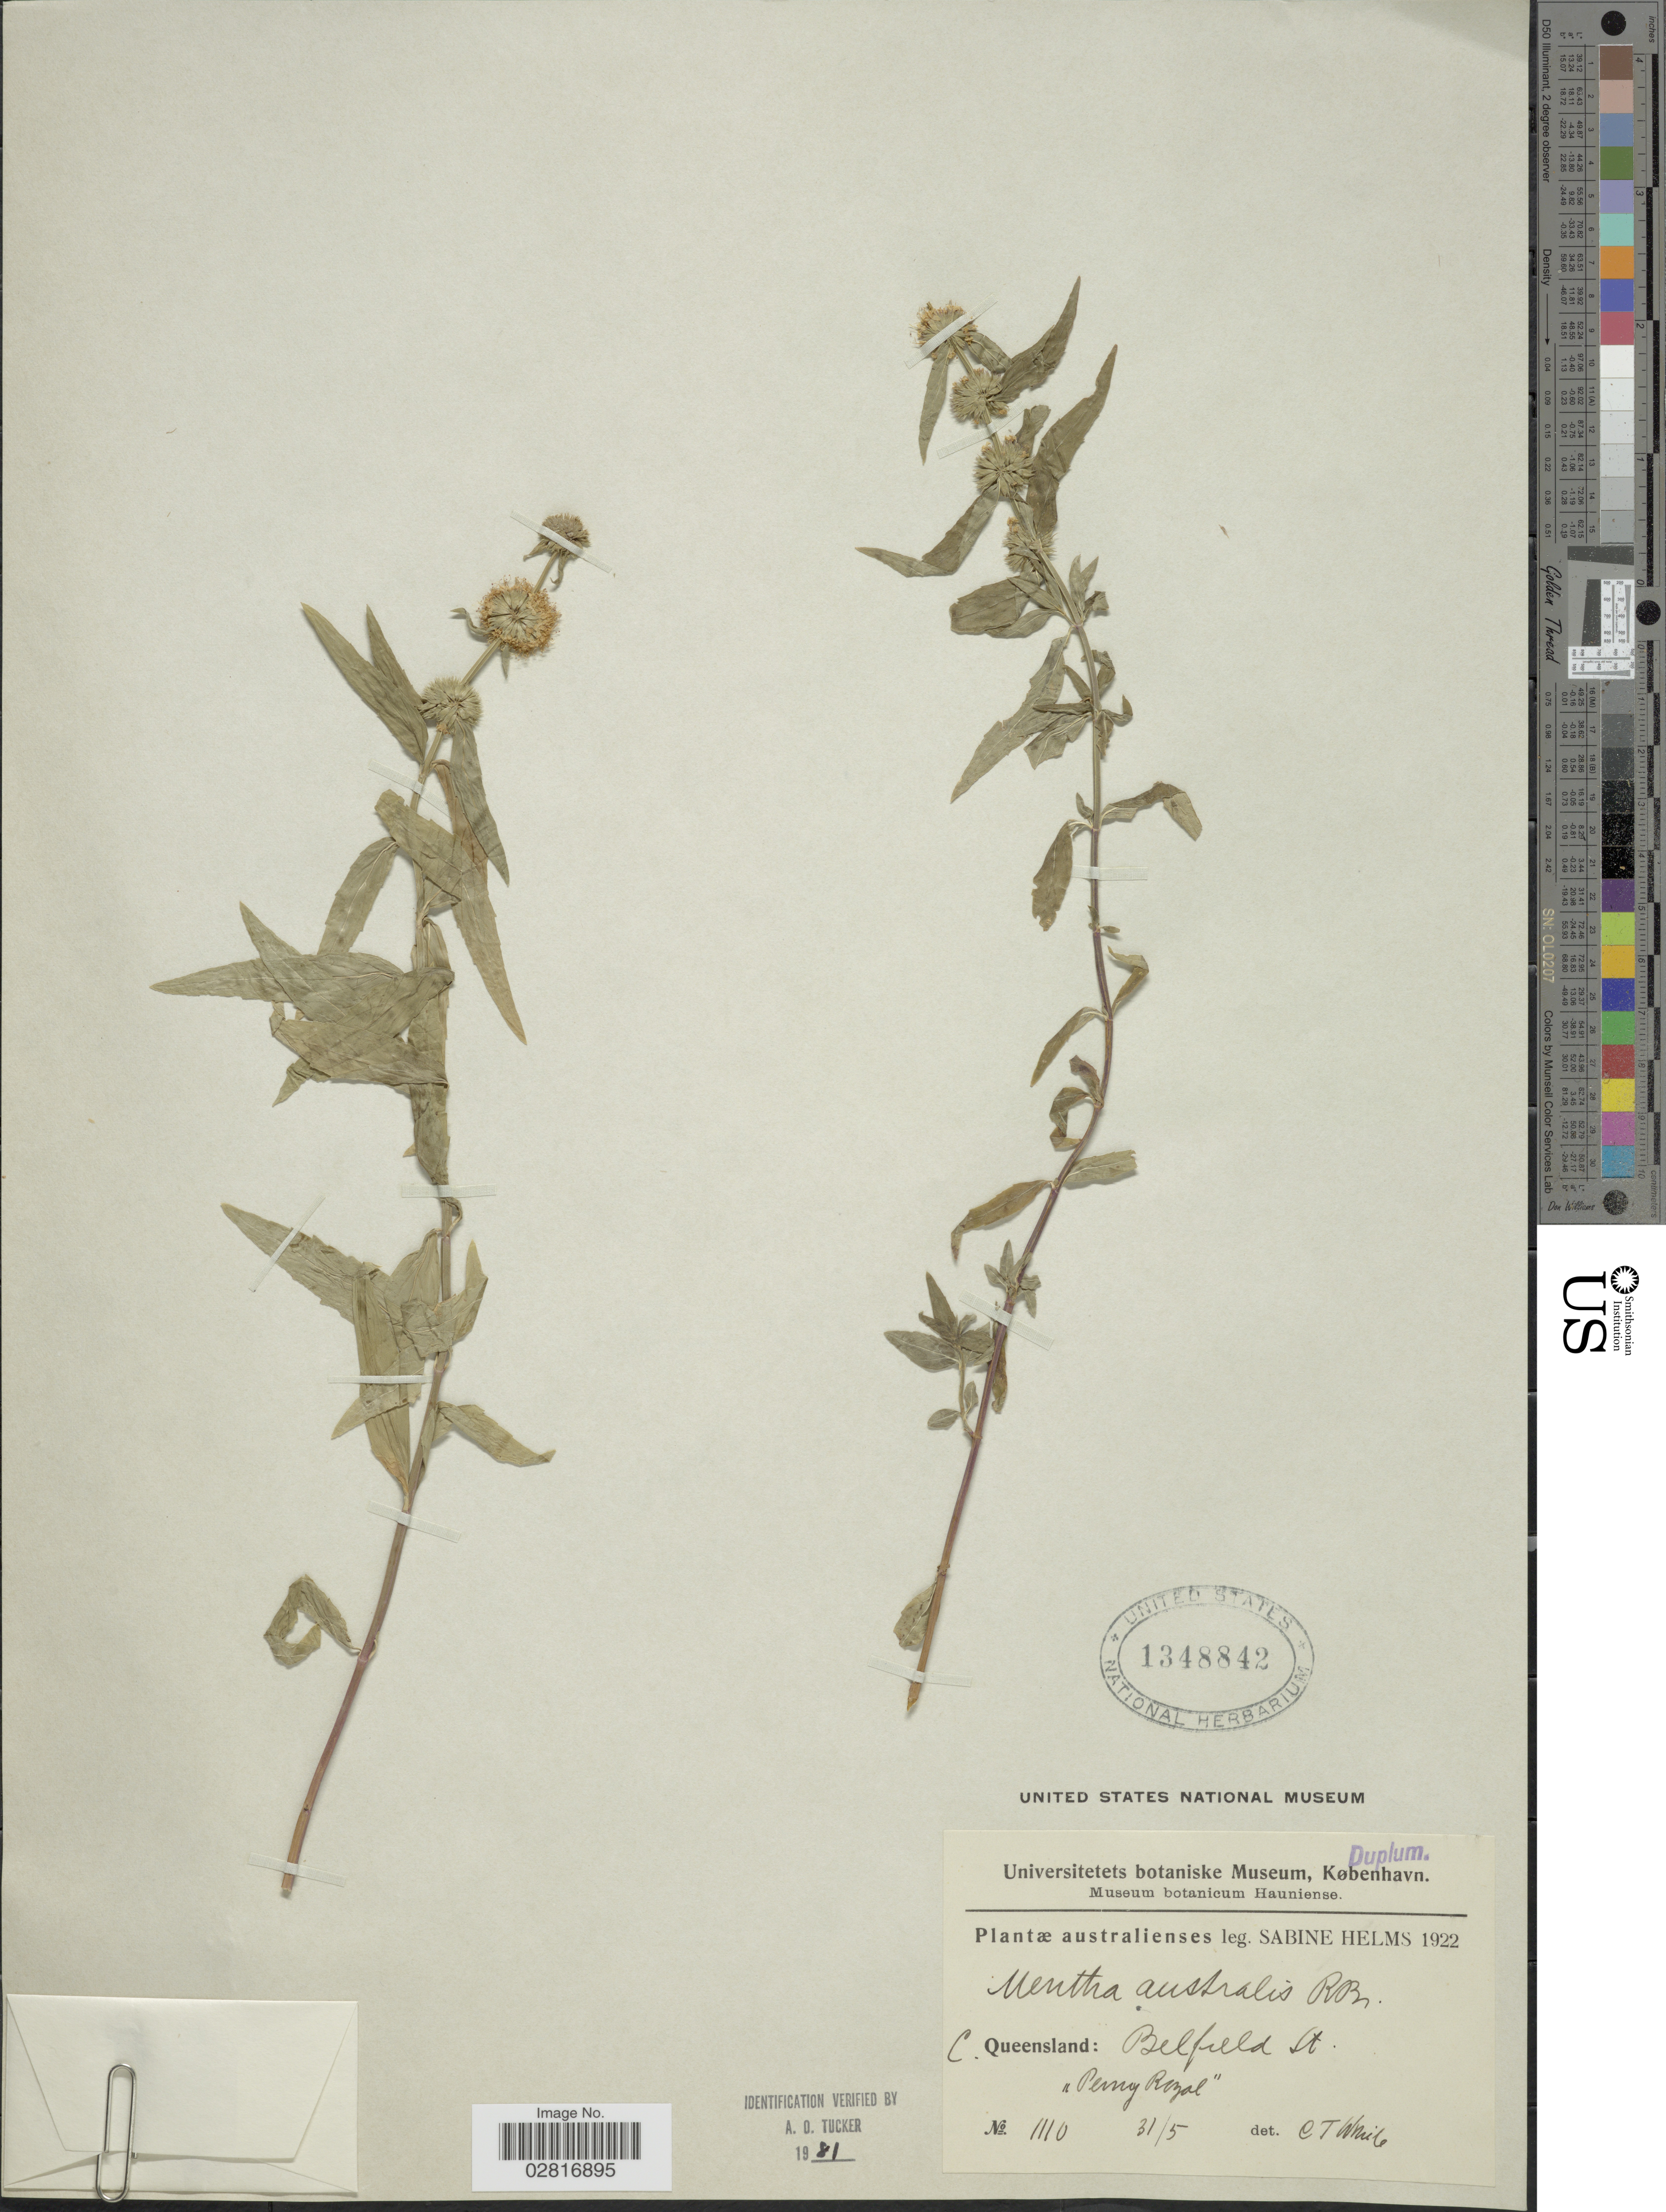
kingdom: Plantae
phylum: Tracheophyta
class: Magnoliopsida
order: Lamiales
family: Lamiaceae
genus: Mentha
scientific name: Mentha australis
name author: R. Br.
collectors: S. Helms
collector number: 1110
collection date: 1922-05-31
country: Australia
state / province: Queensland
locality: C. Queensland: Belfield St.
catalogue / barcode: US 1348842